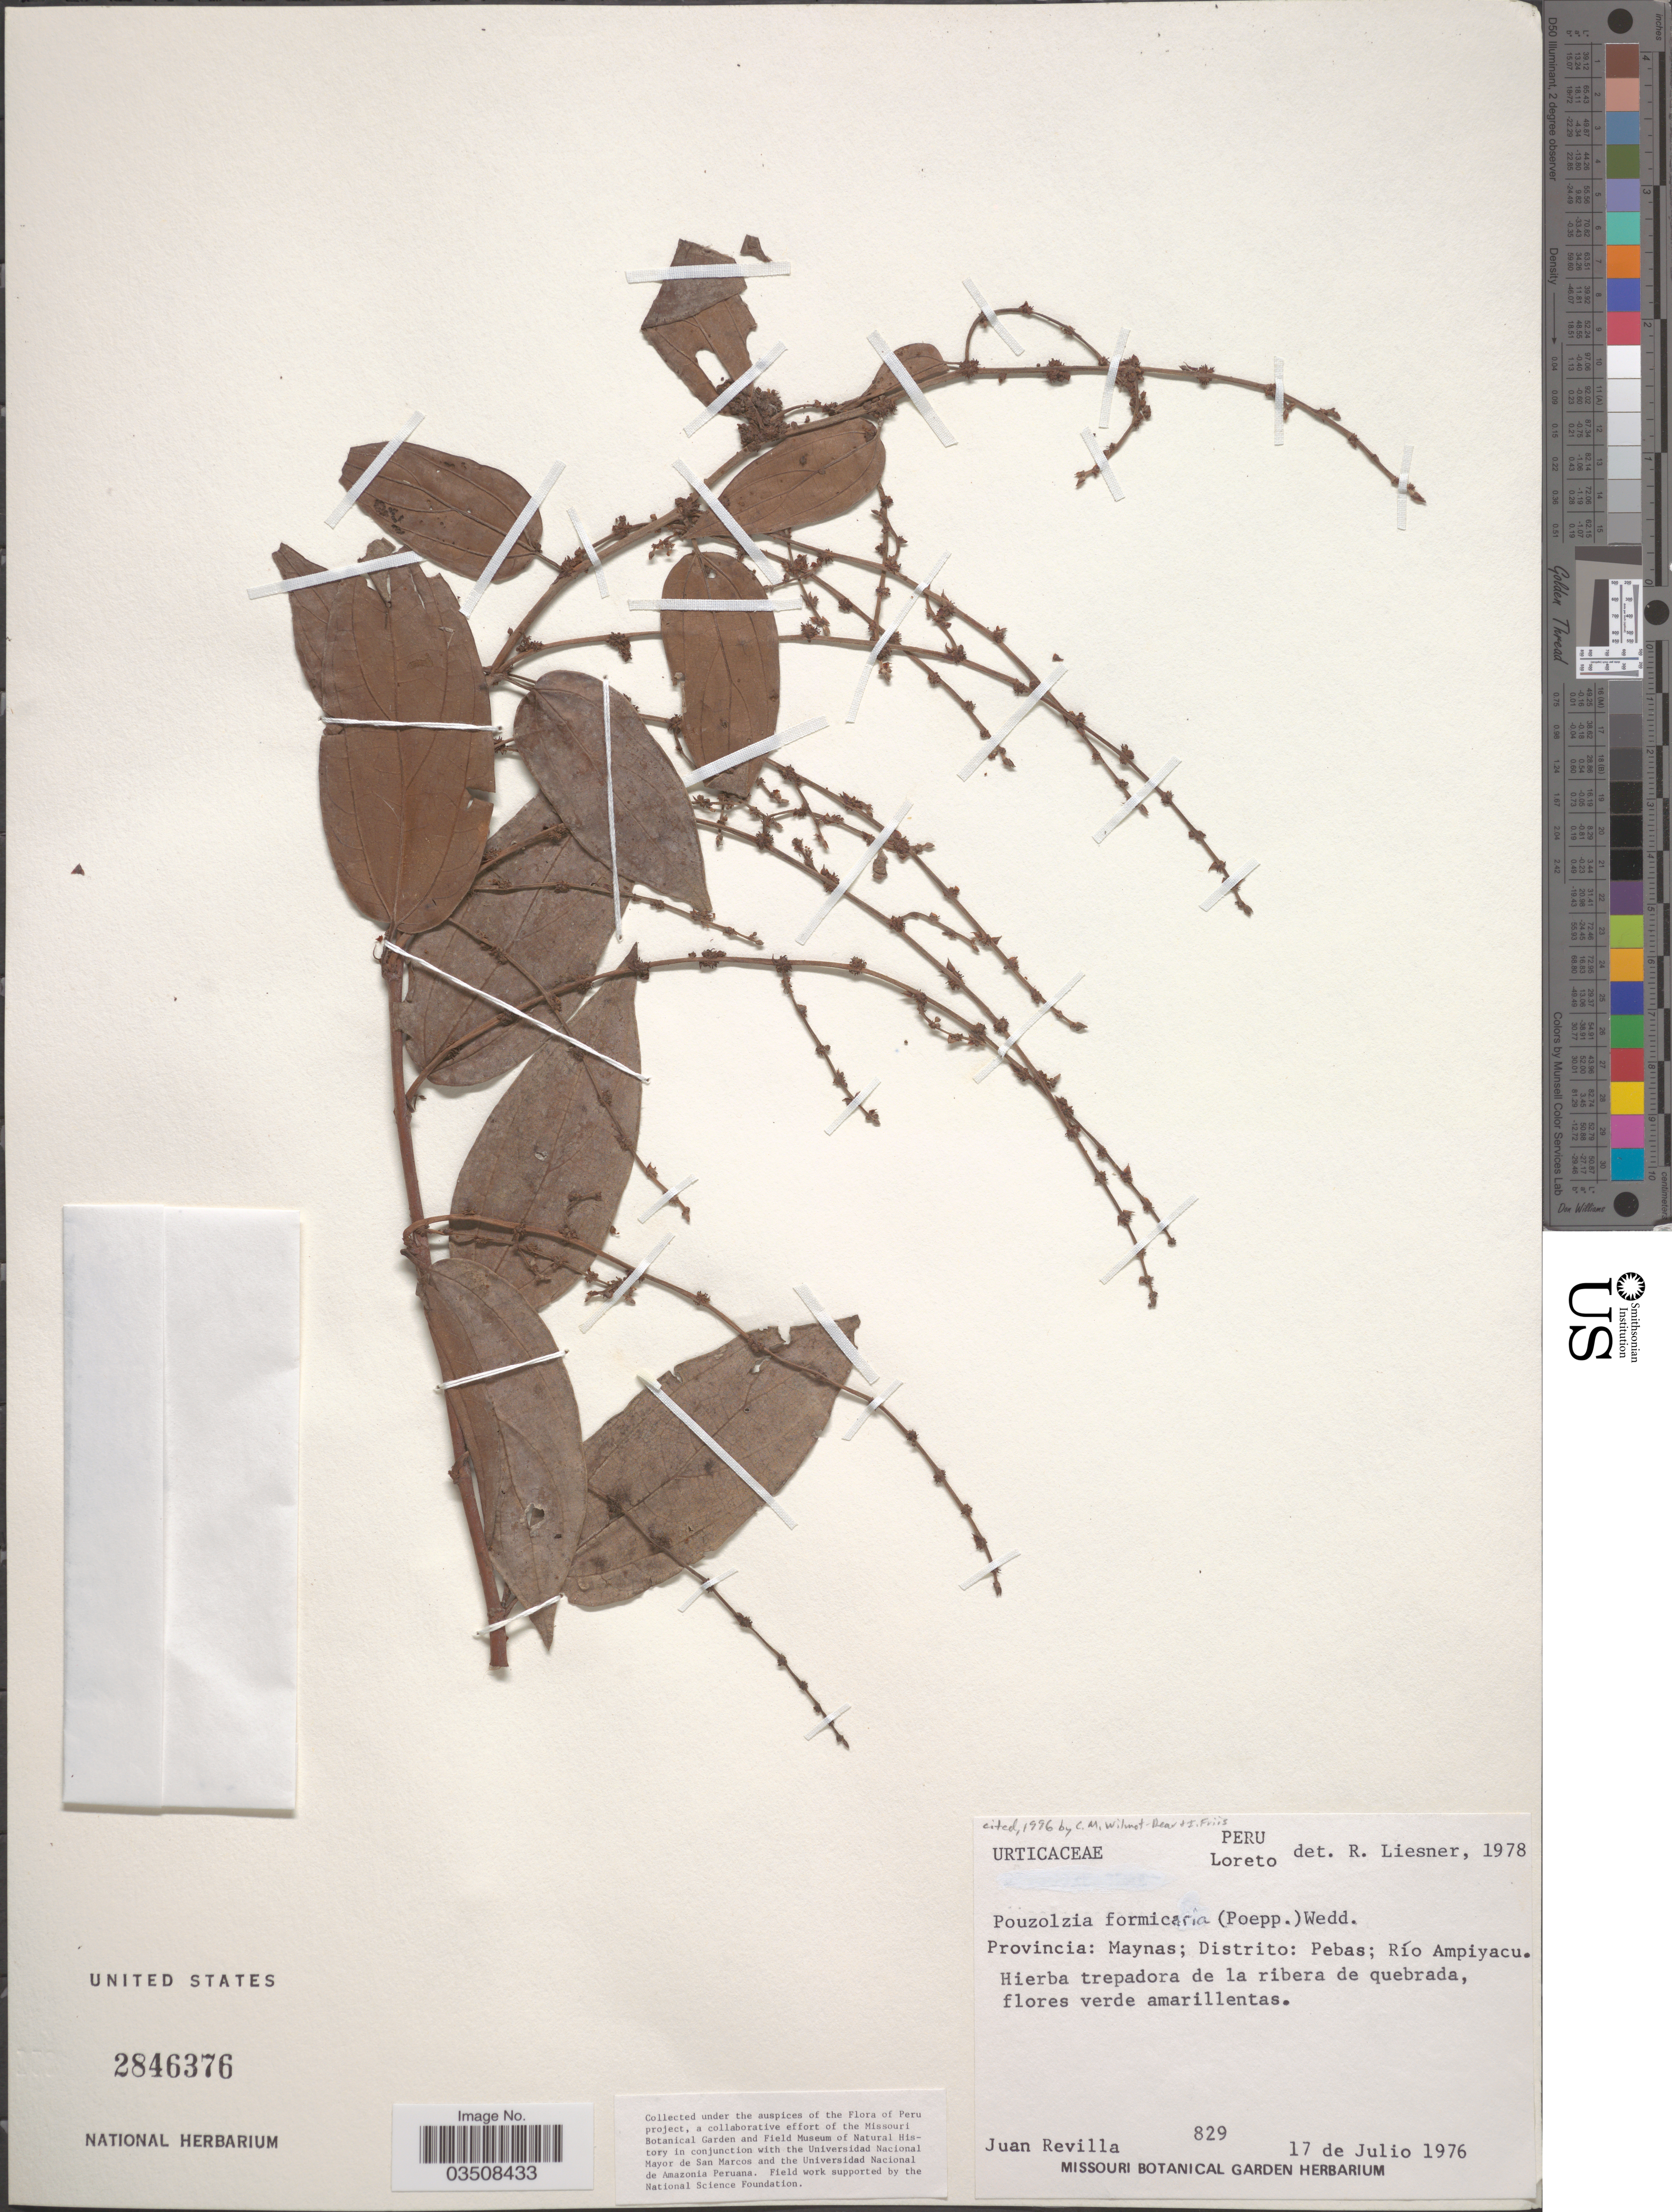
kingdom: Plantae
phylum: Tracheophyta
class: Magnoliopsida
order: Rosales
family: Urticaceae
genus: Pouzolzia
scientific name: Pouzolzia formicaria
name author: (Poepp. ex Wedd.) Wedd.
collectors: J. Revilla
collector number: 829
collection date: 1976-07-17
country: Peru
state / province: Loreto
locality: Provincia: Maynas; Distrito; Pebas; Río Ampiyacu.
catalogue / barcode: US 2846376